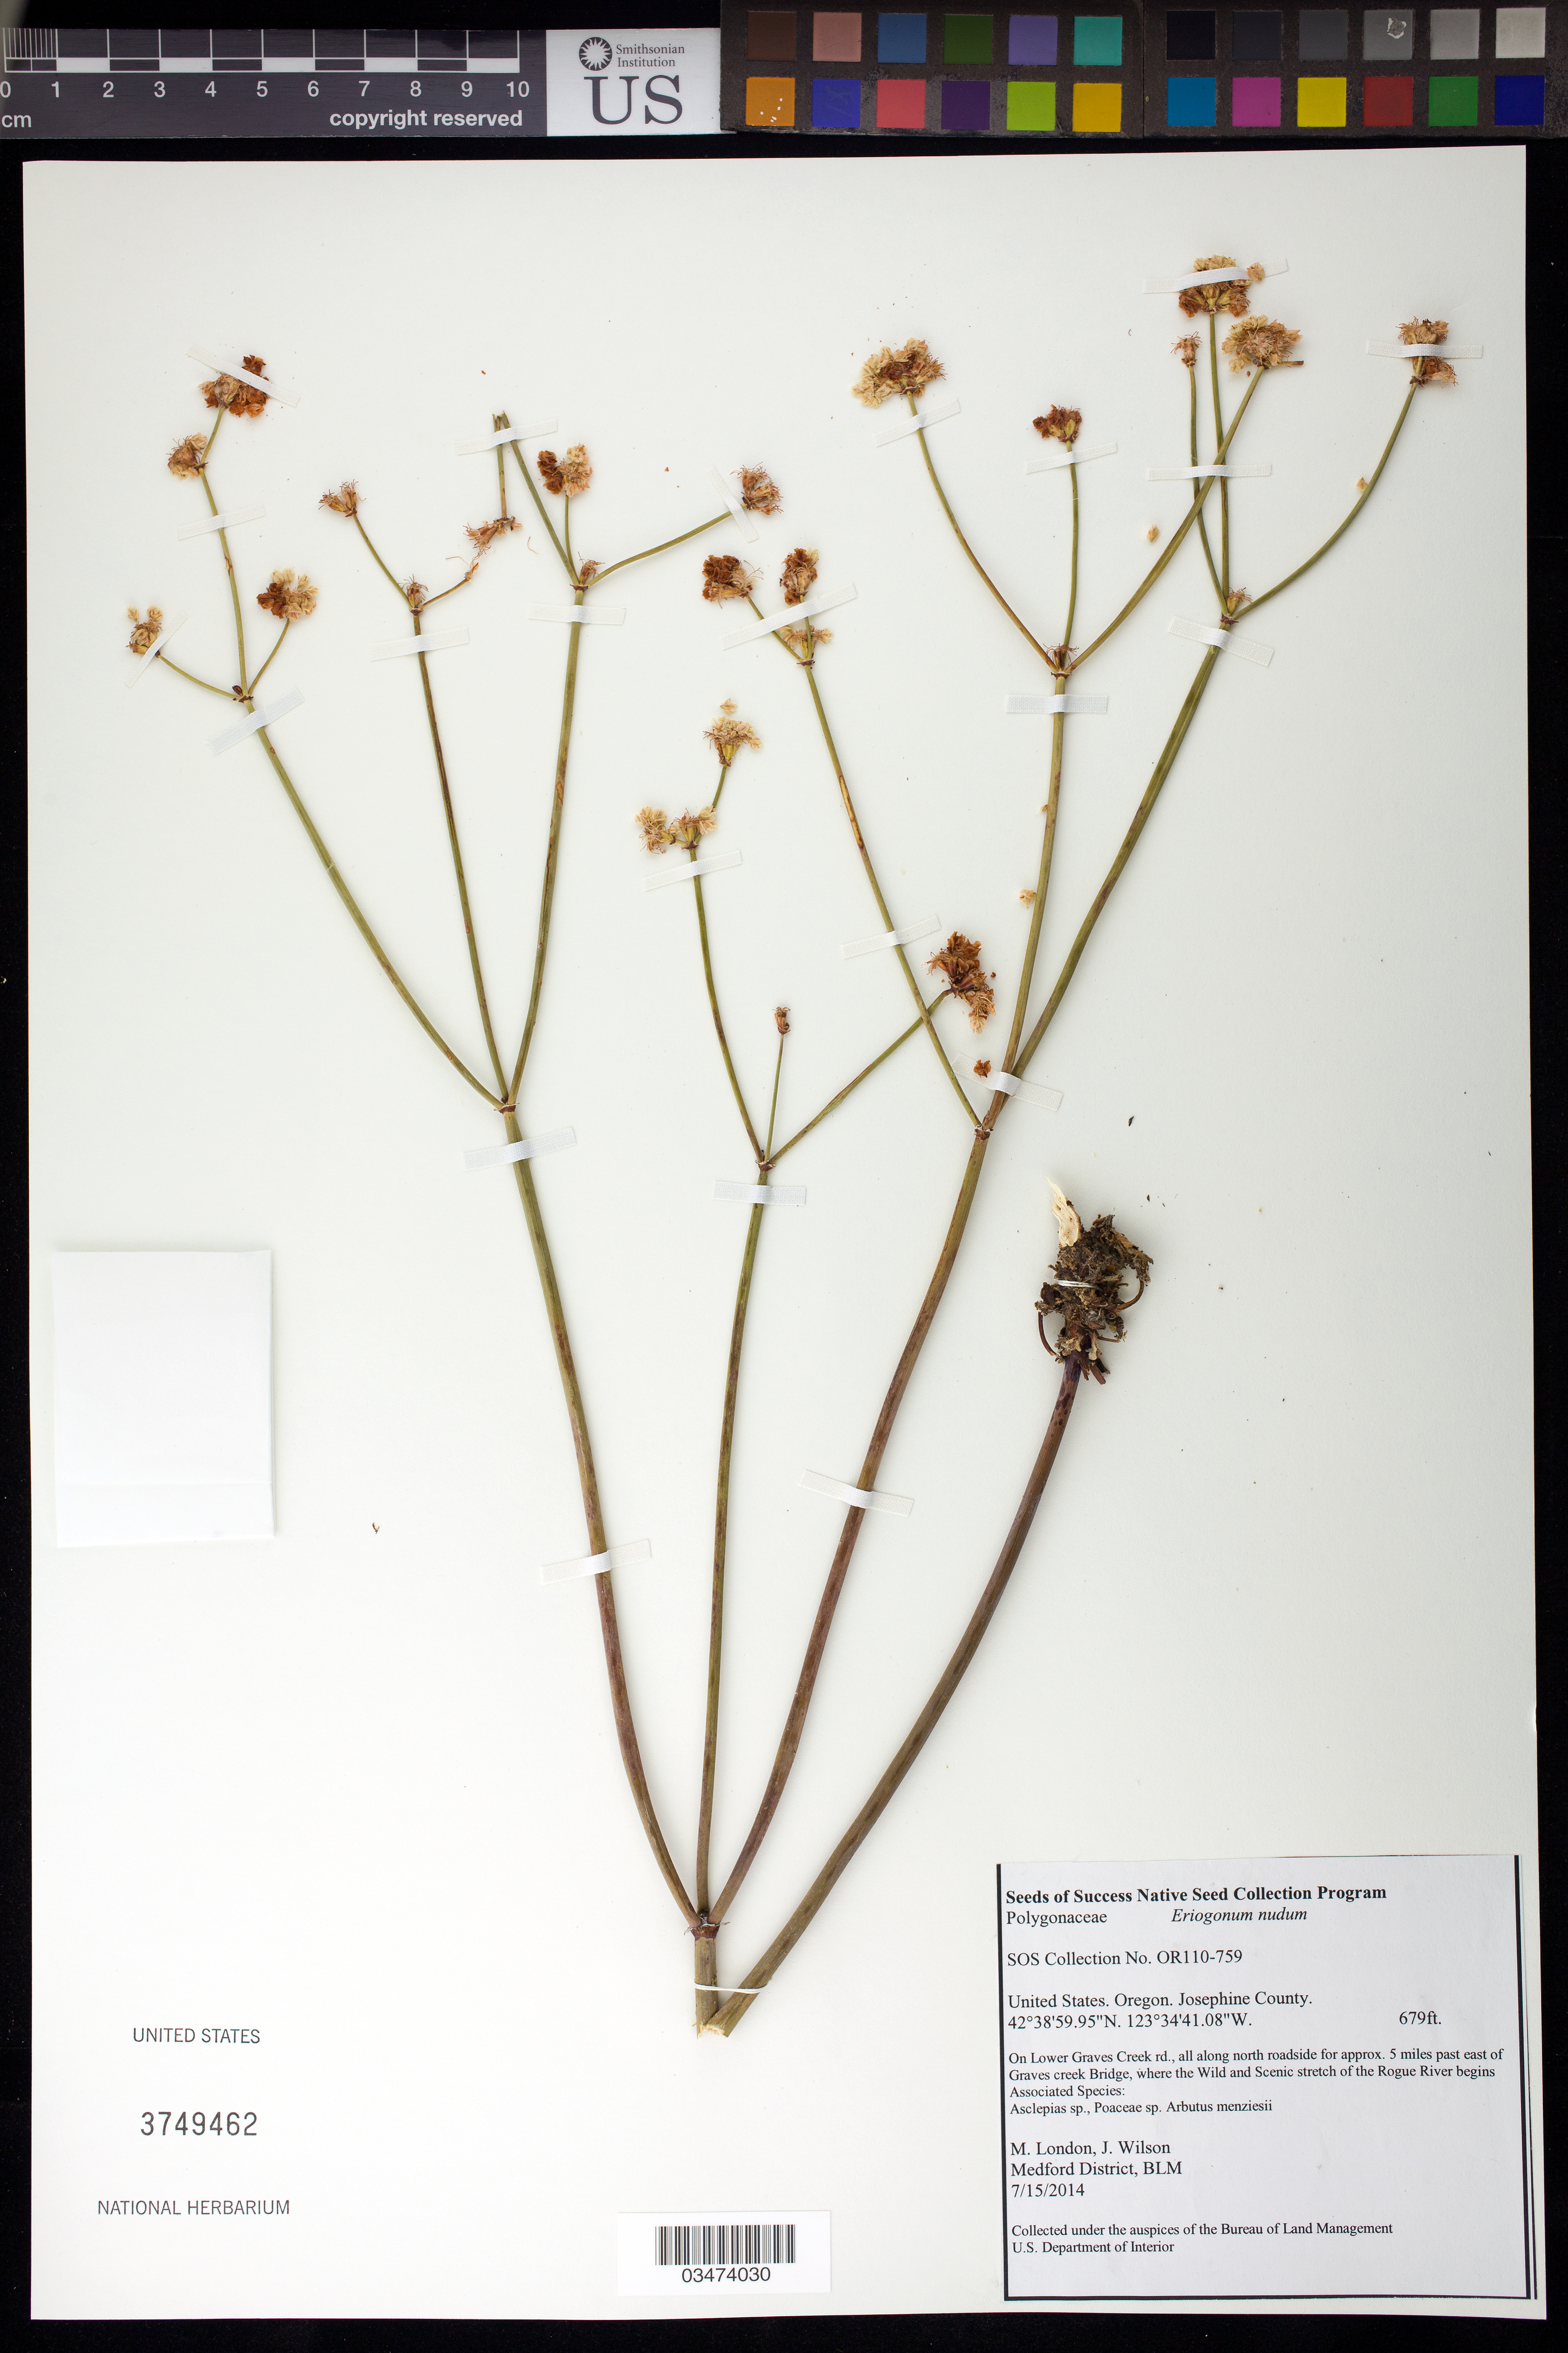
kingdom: Plantae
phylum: Tracheophyta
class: Magnoliopsida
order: Caryophyllales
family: Polygonaceae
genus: Eriogonum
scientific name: Eriogonum nudum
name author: Douglas ex Benth.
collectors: M. London & J. Wilson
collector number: OR110-759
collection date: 2014-07-15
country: United States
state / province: Oregon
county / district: Josephine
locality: On Lower Graves Creek rd., approx. 5 miles past E of Graves creek bridge, where the Wild and Scenic stretch of the Rogue River begins.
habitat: Associated species: Asclepias sp., Poaceae sp., Arbutus menziesii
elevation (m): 207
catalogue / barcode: US 3749462